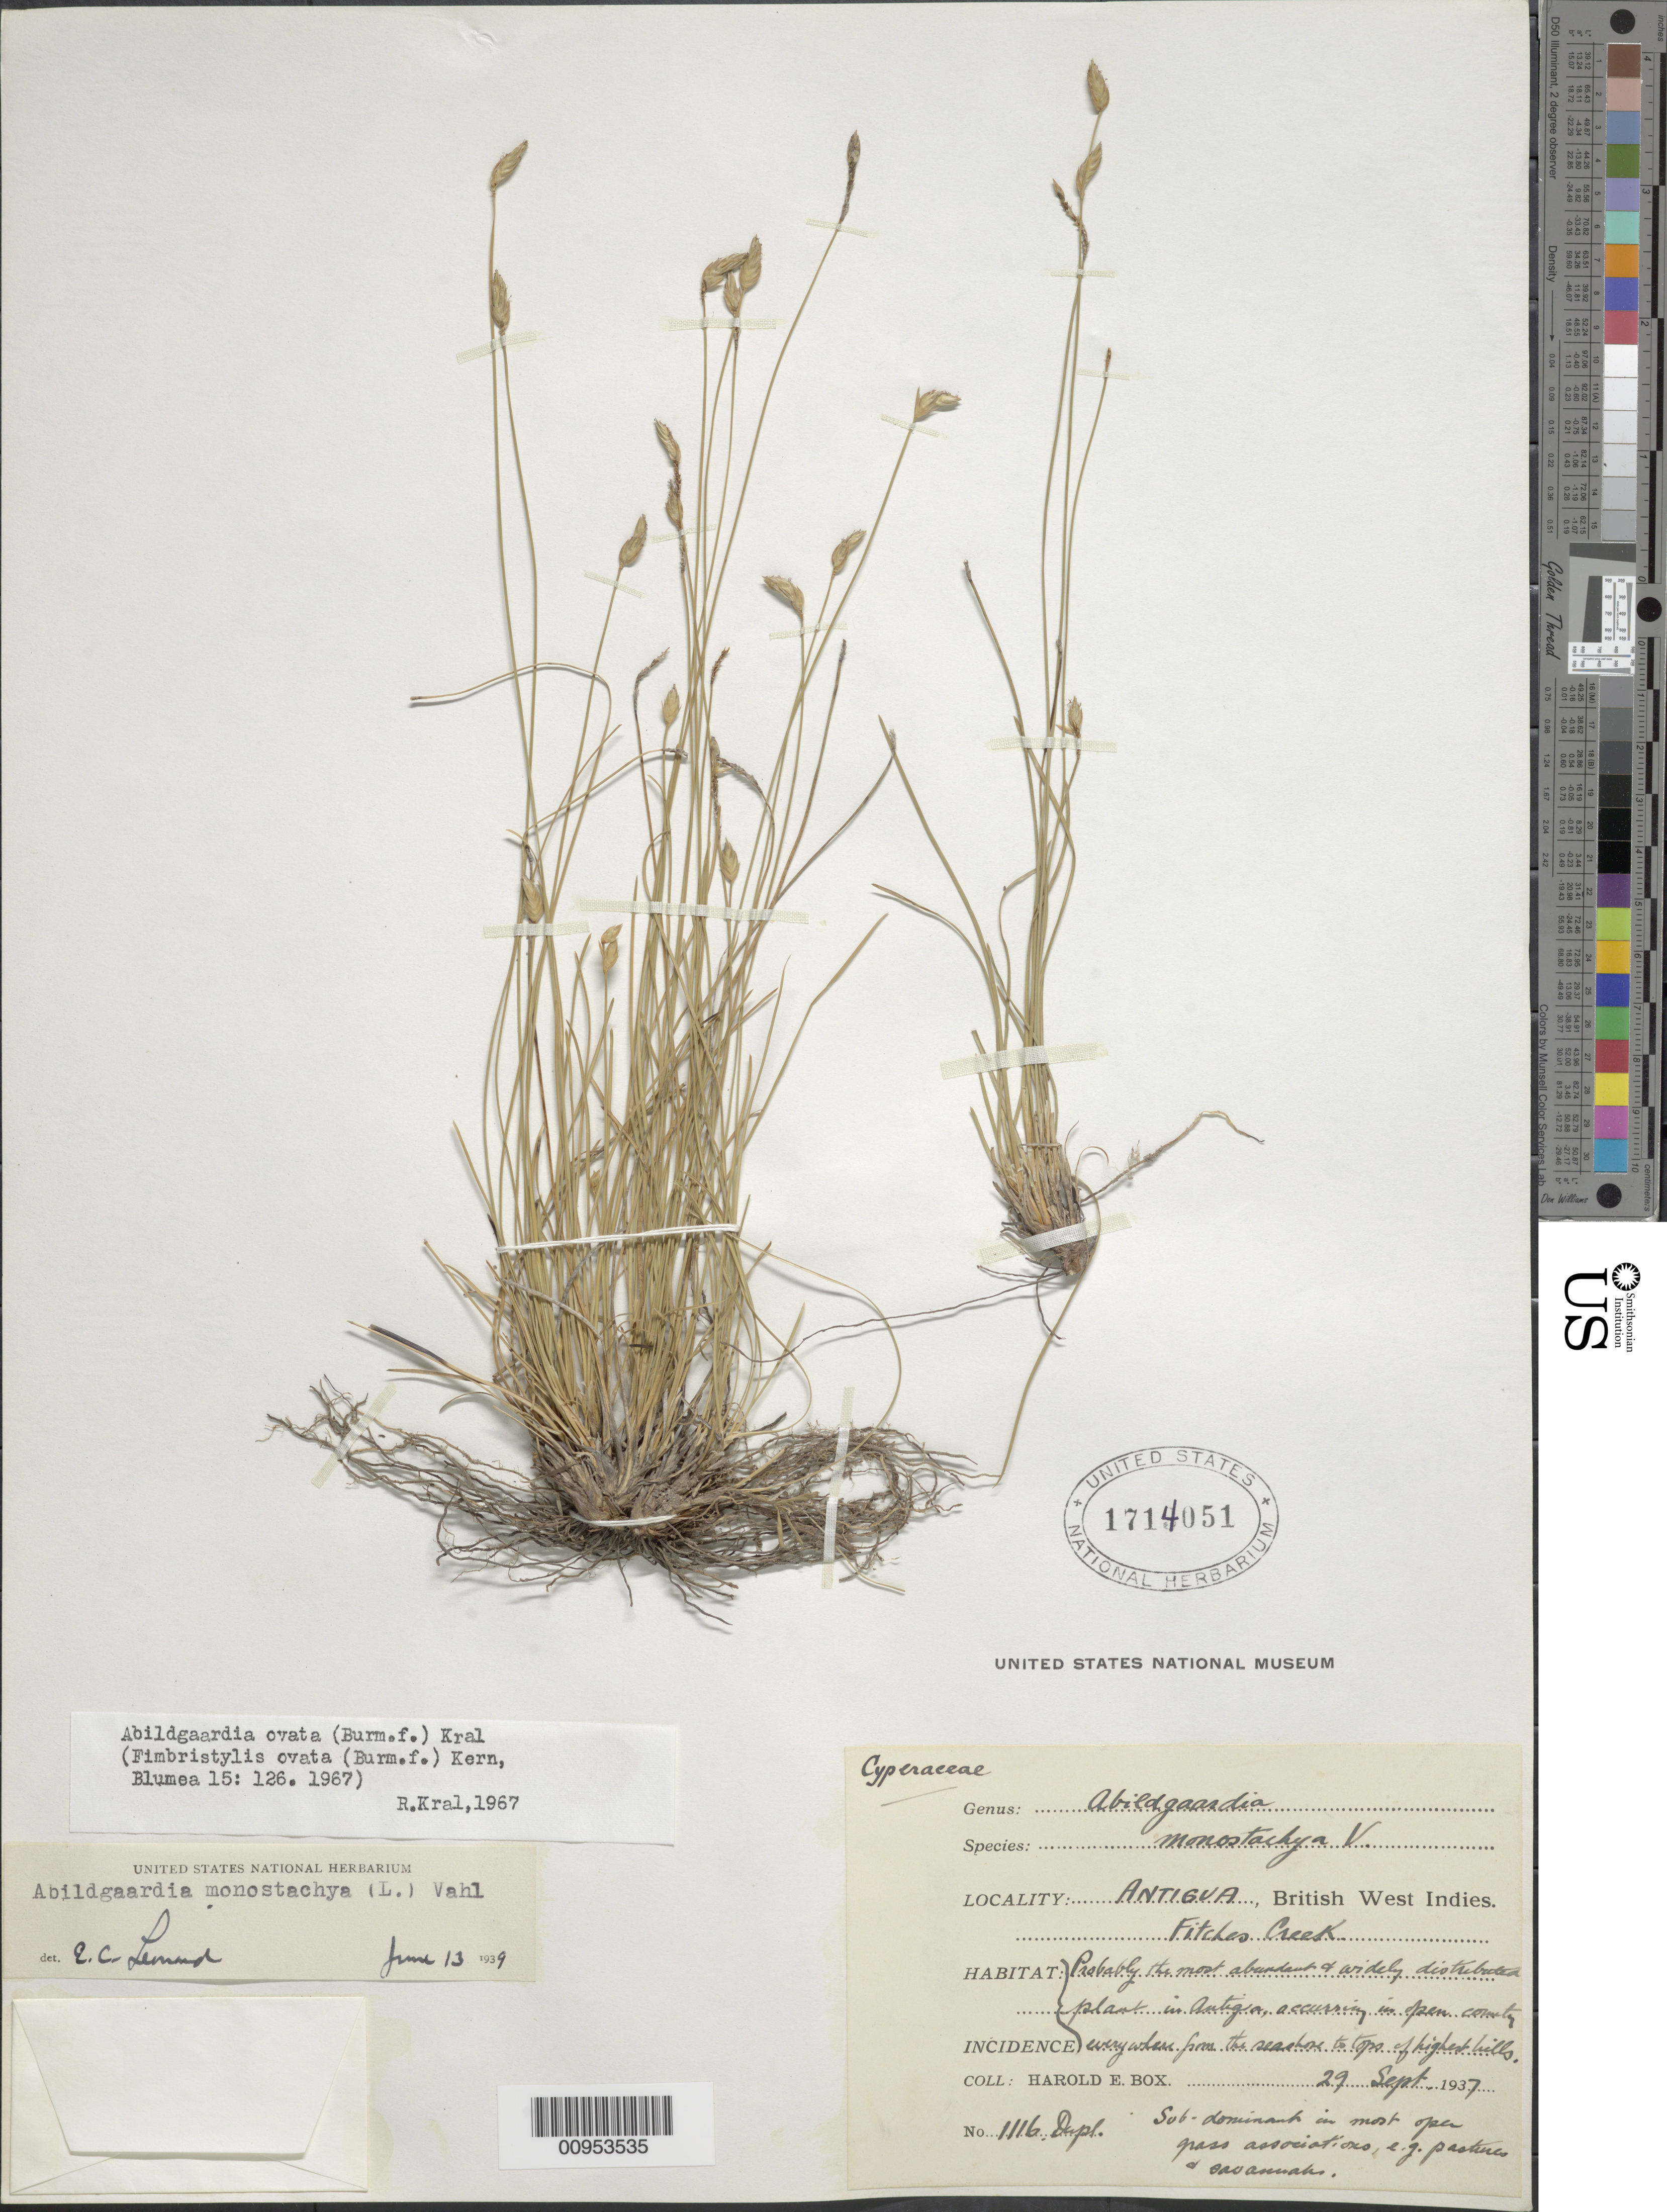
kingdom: Plantae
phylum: Tracheophyta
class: Liliopsida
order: Poales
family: Cyperaceae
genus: Abildgaardia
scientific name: Abildgaardia ovata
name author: (Burm. f.) Kral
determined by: Kral, Robert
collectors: H. E. Box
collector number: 1116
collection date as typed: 29 Sep 1937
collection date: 1937-09-29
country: Antigua and Barbuda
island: Antigua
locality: Fitches Creek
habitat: Open country, everywhere from the seashore to tops of the highest hills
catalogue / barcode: US 1714051